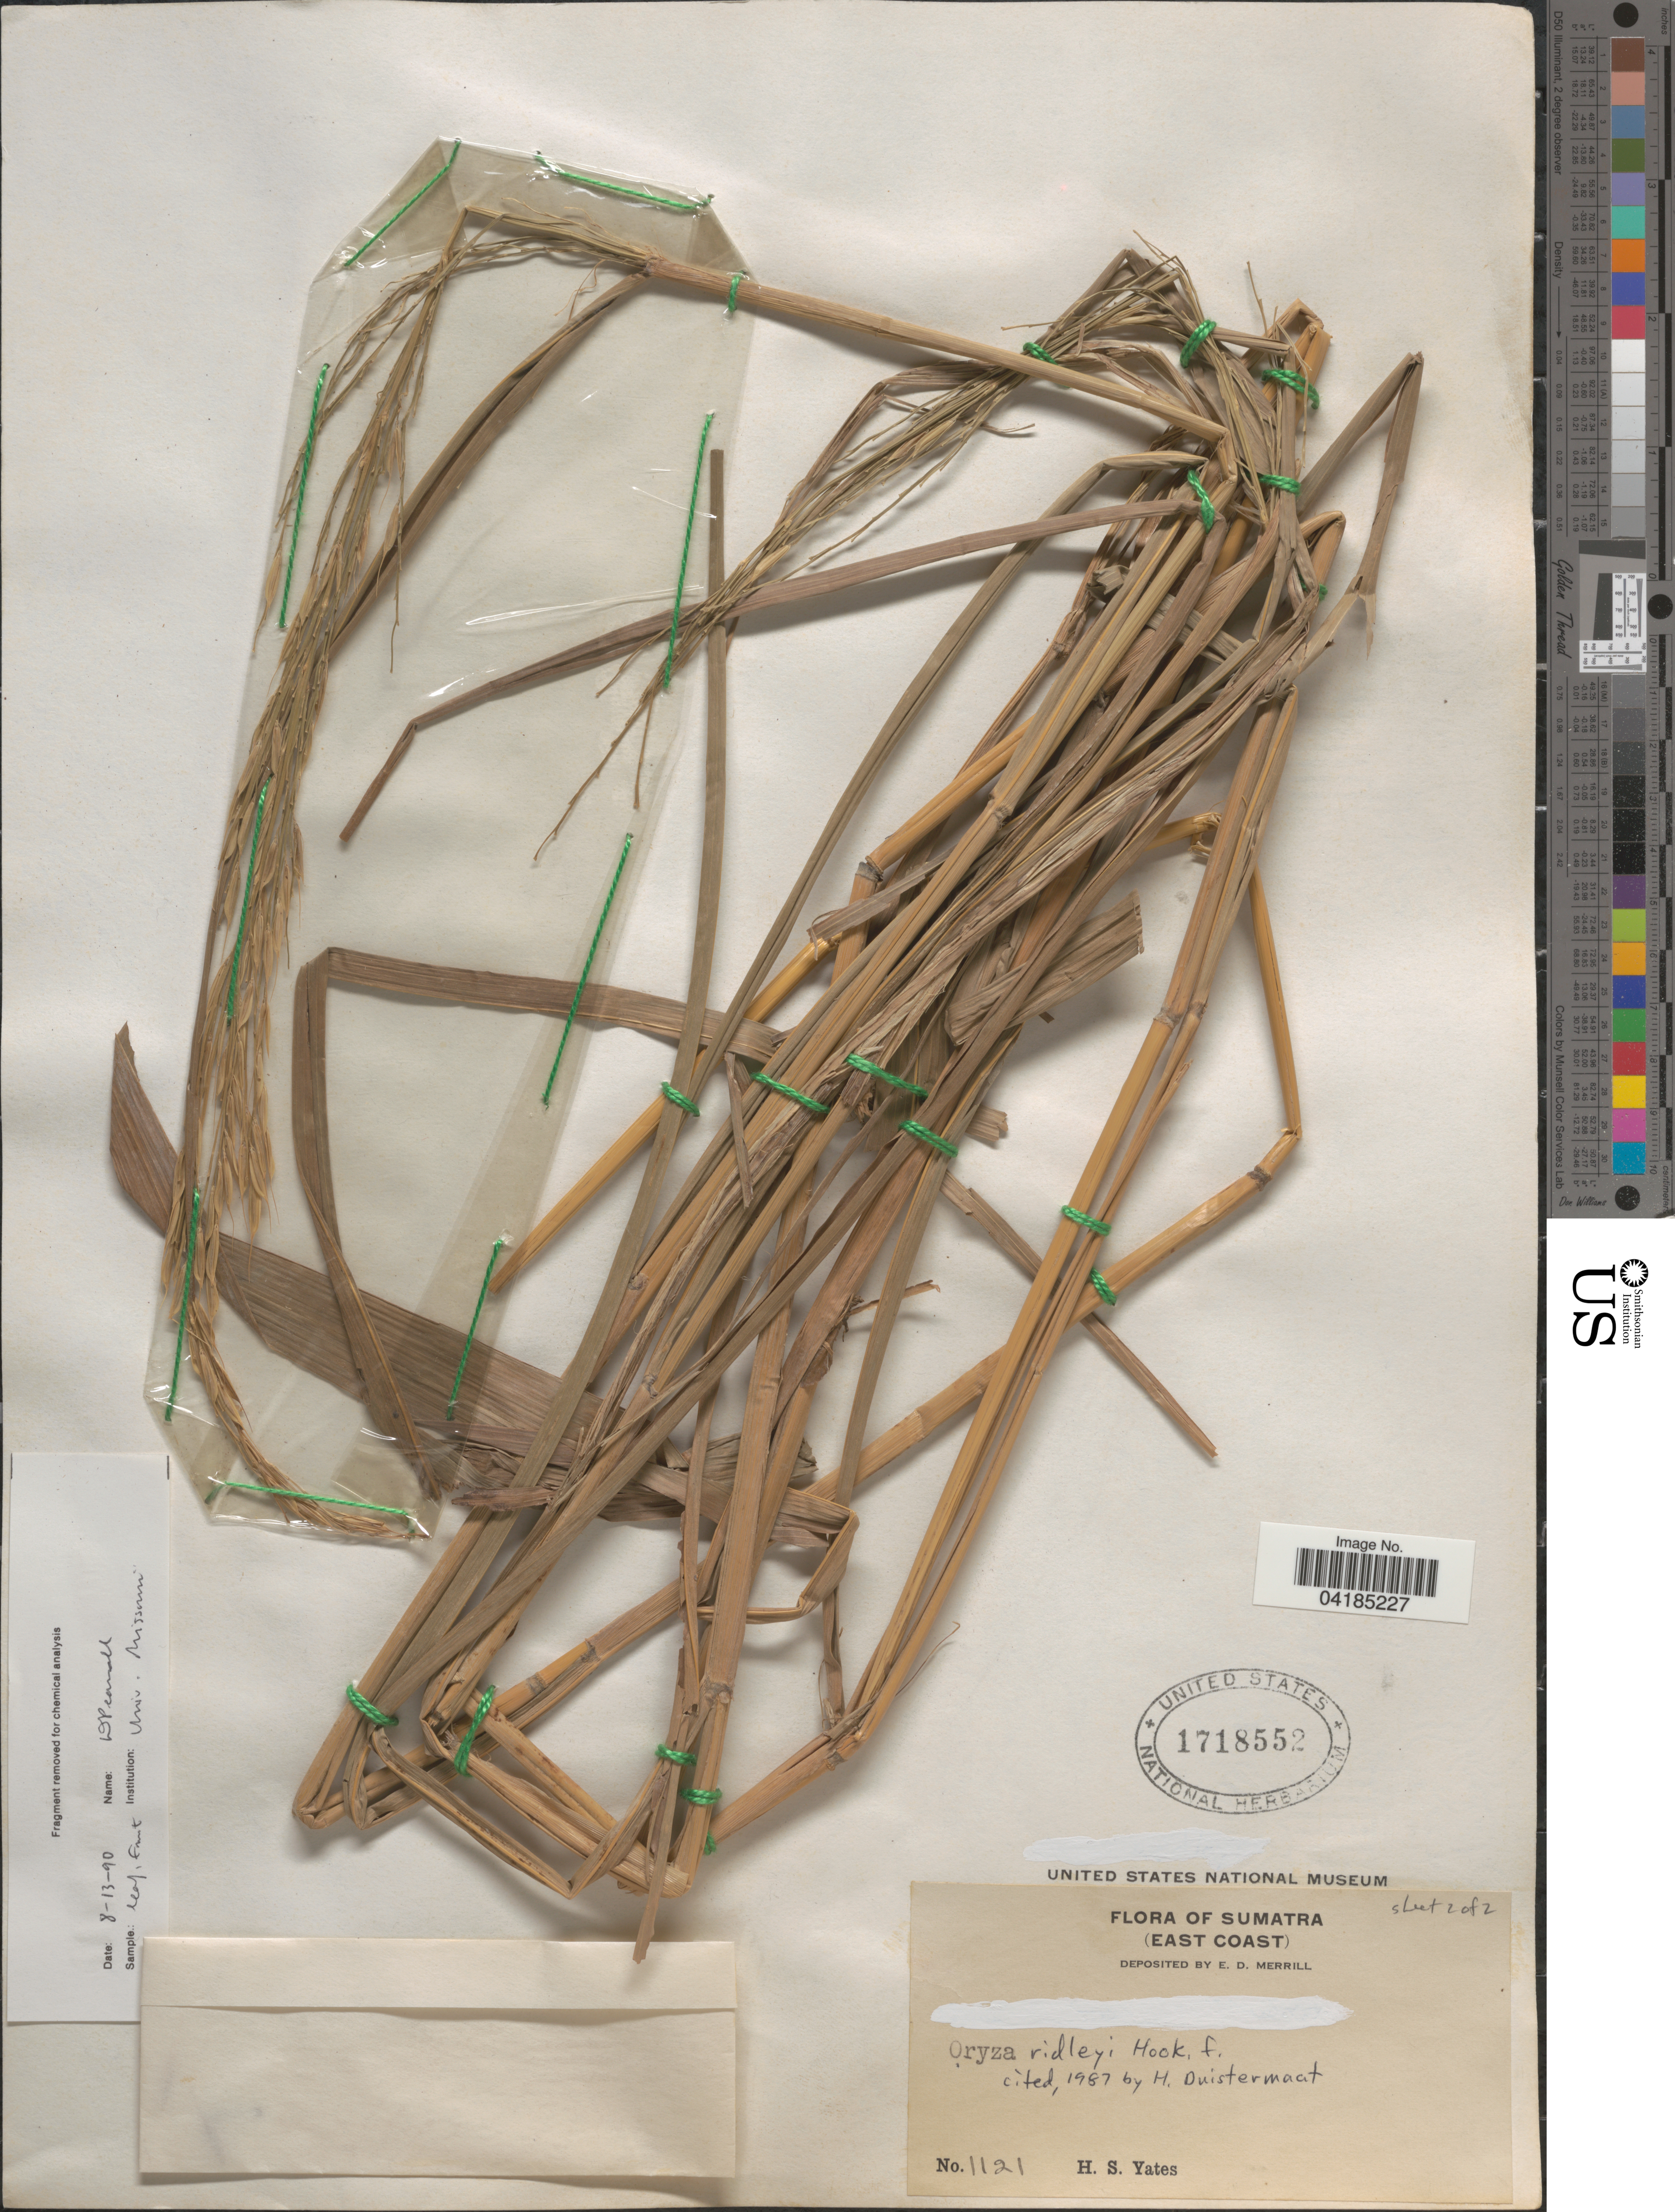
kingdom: Plantae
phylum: Tracheophyta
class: Liliopsida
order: Poales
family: Poaceae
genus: Oryza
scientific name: Oryza ridleyi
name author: Hook. f.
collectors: H. S. Yates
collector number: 1121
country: Indonesia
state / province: Sumatra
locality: East Coast.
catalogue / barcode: US 1718552